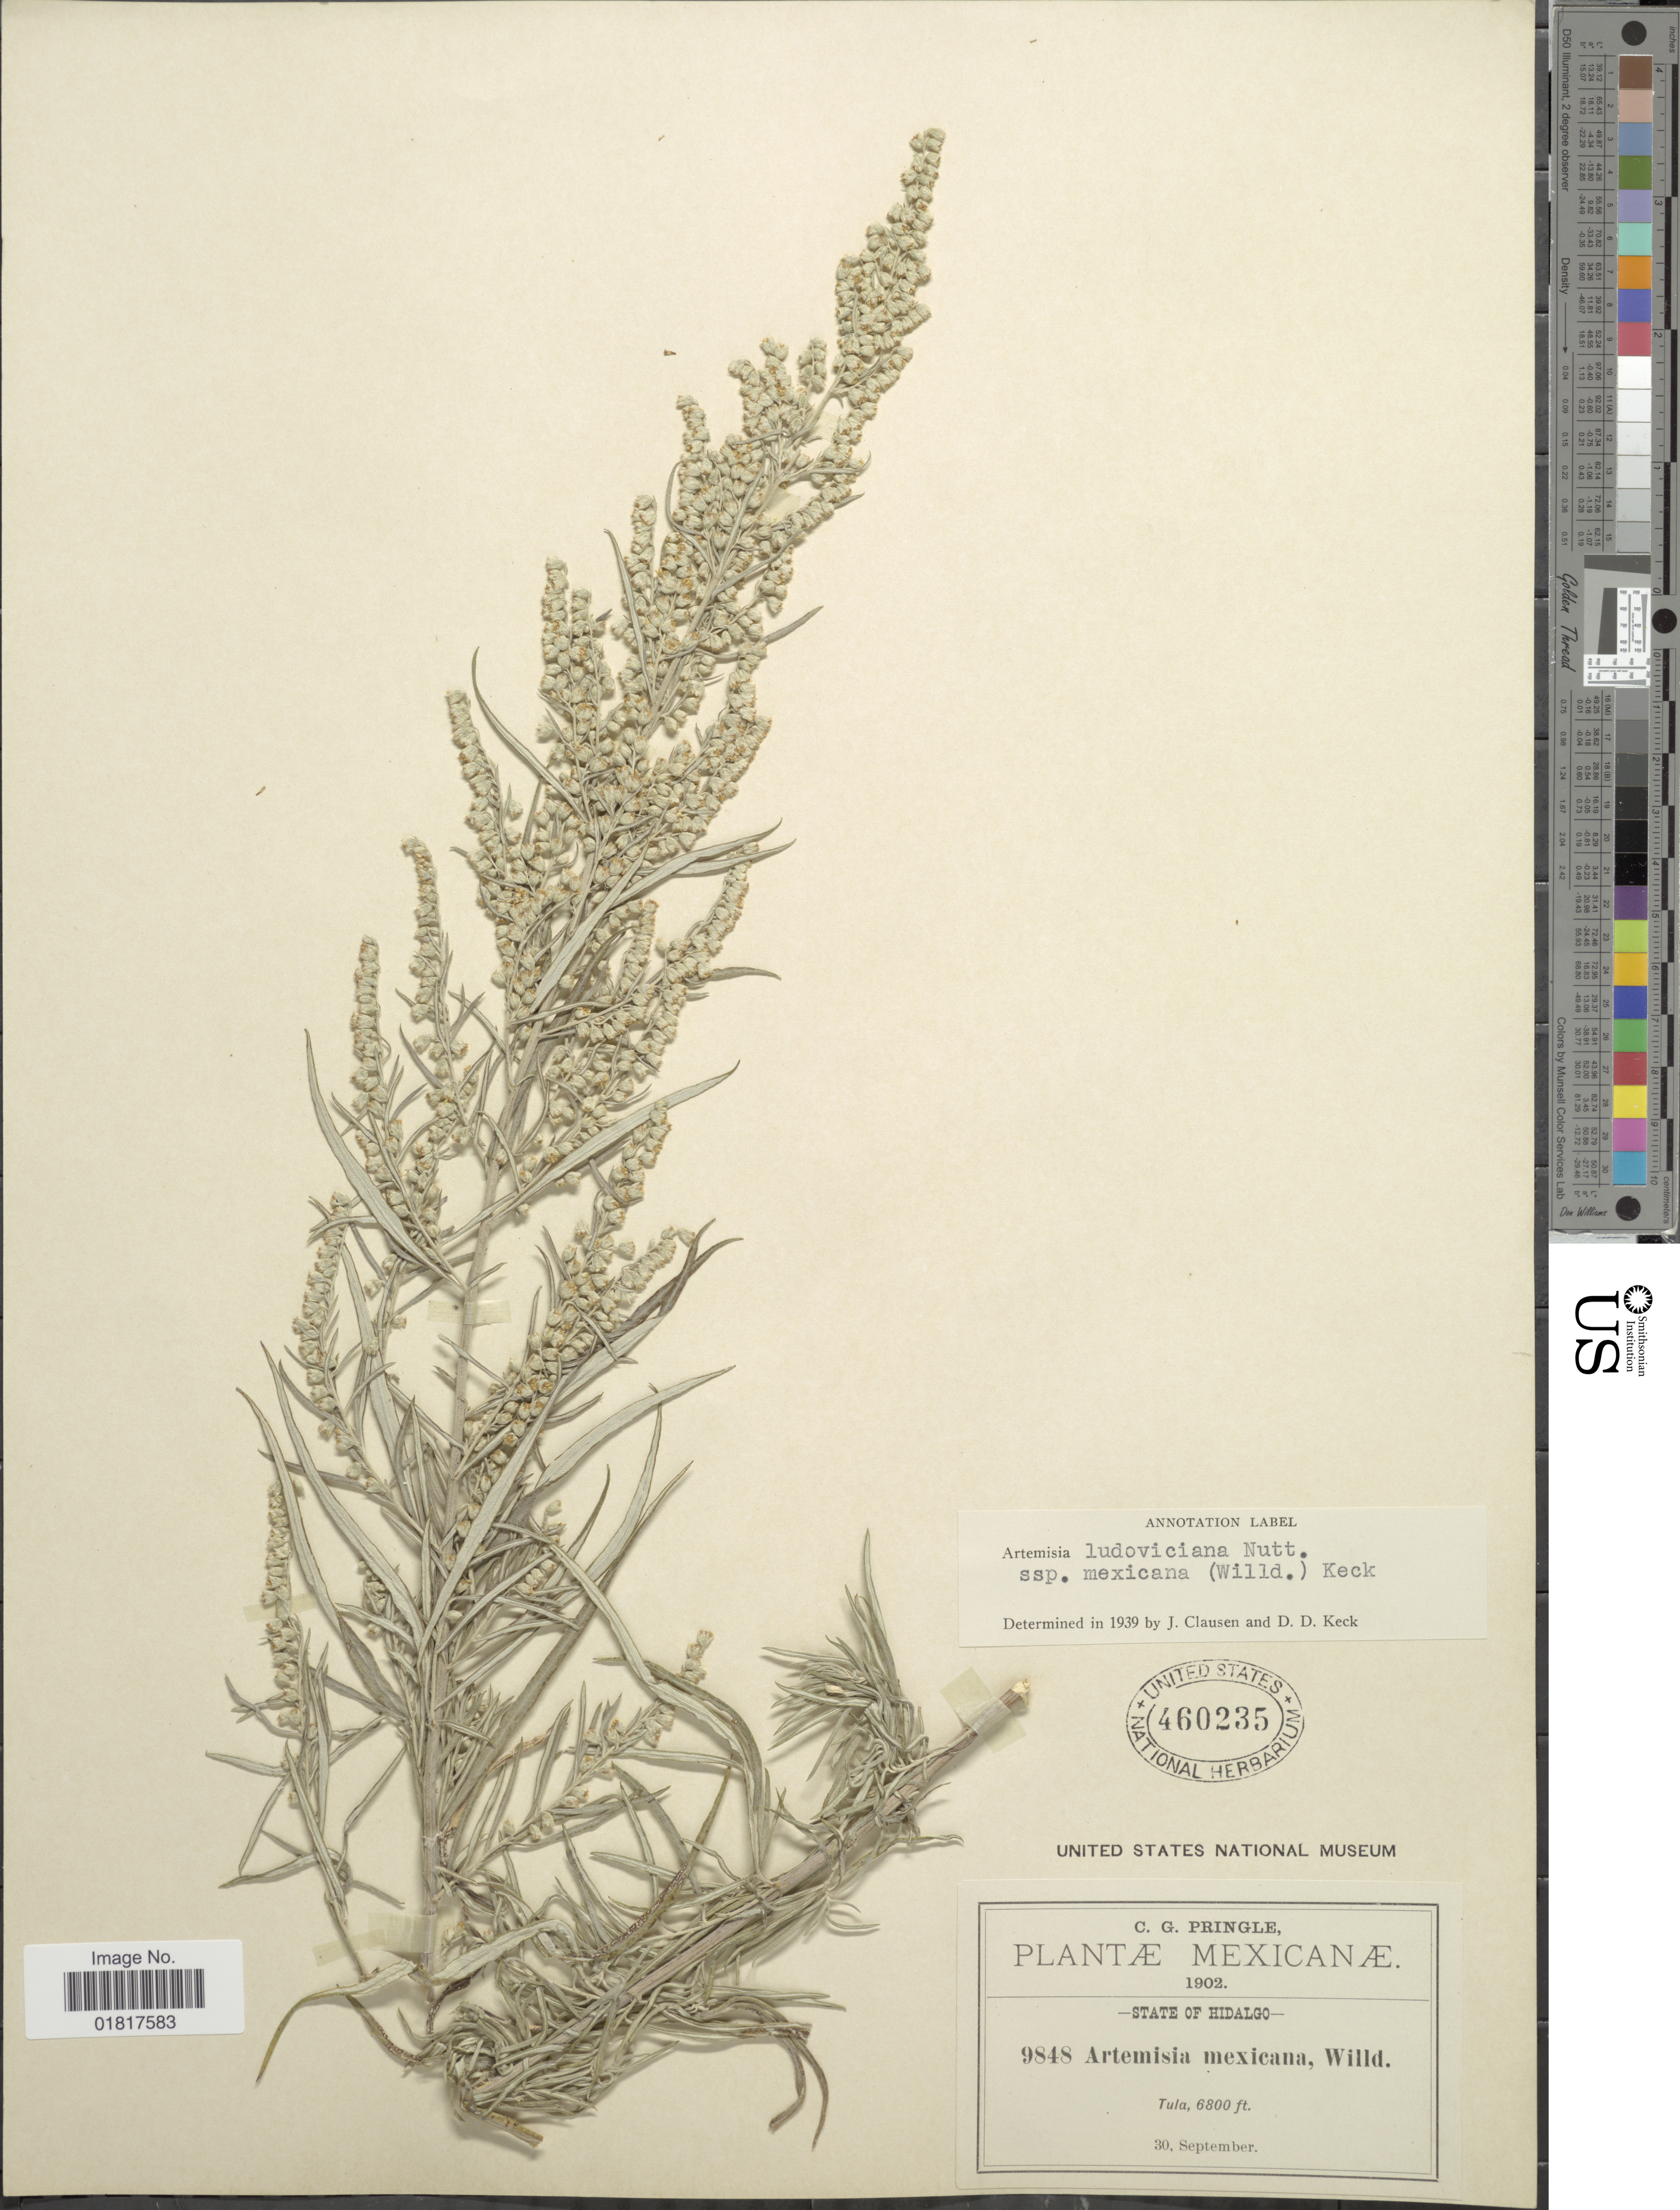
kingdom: Plantae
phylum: Tracheophyta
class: Magnoliopsida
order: Asterales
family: Asteraceae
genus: Artemisia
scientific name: Artemisia ludoviciana subsp. mexicana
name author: (Willd. ex Spreng.) D.D. Keck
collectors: C. G. Pringle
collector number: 9848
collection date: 1902-09-30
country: Mexico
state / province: Hidalgo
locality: Tula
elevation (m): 2073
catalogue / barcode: US 460235